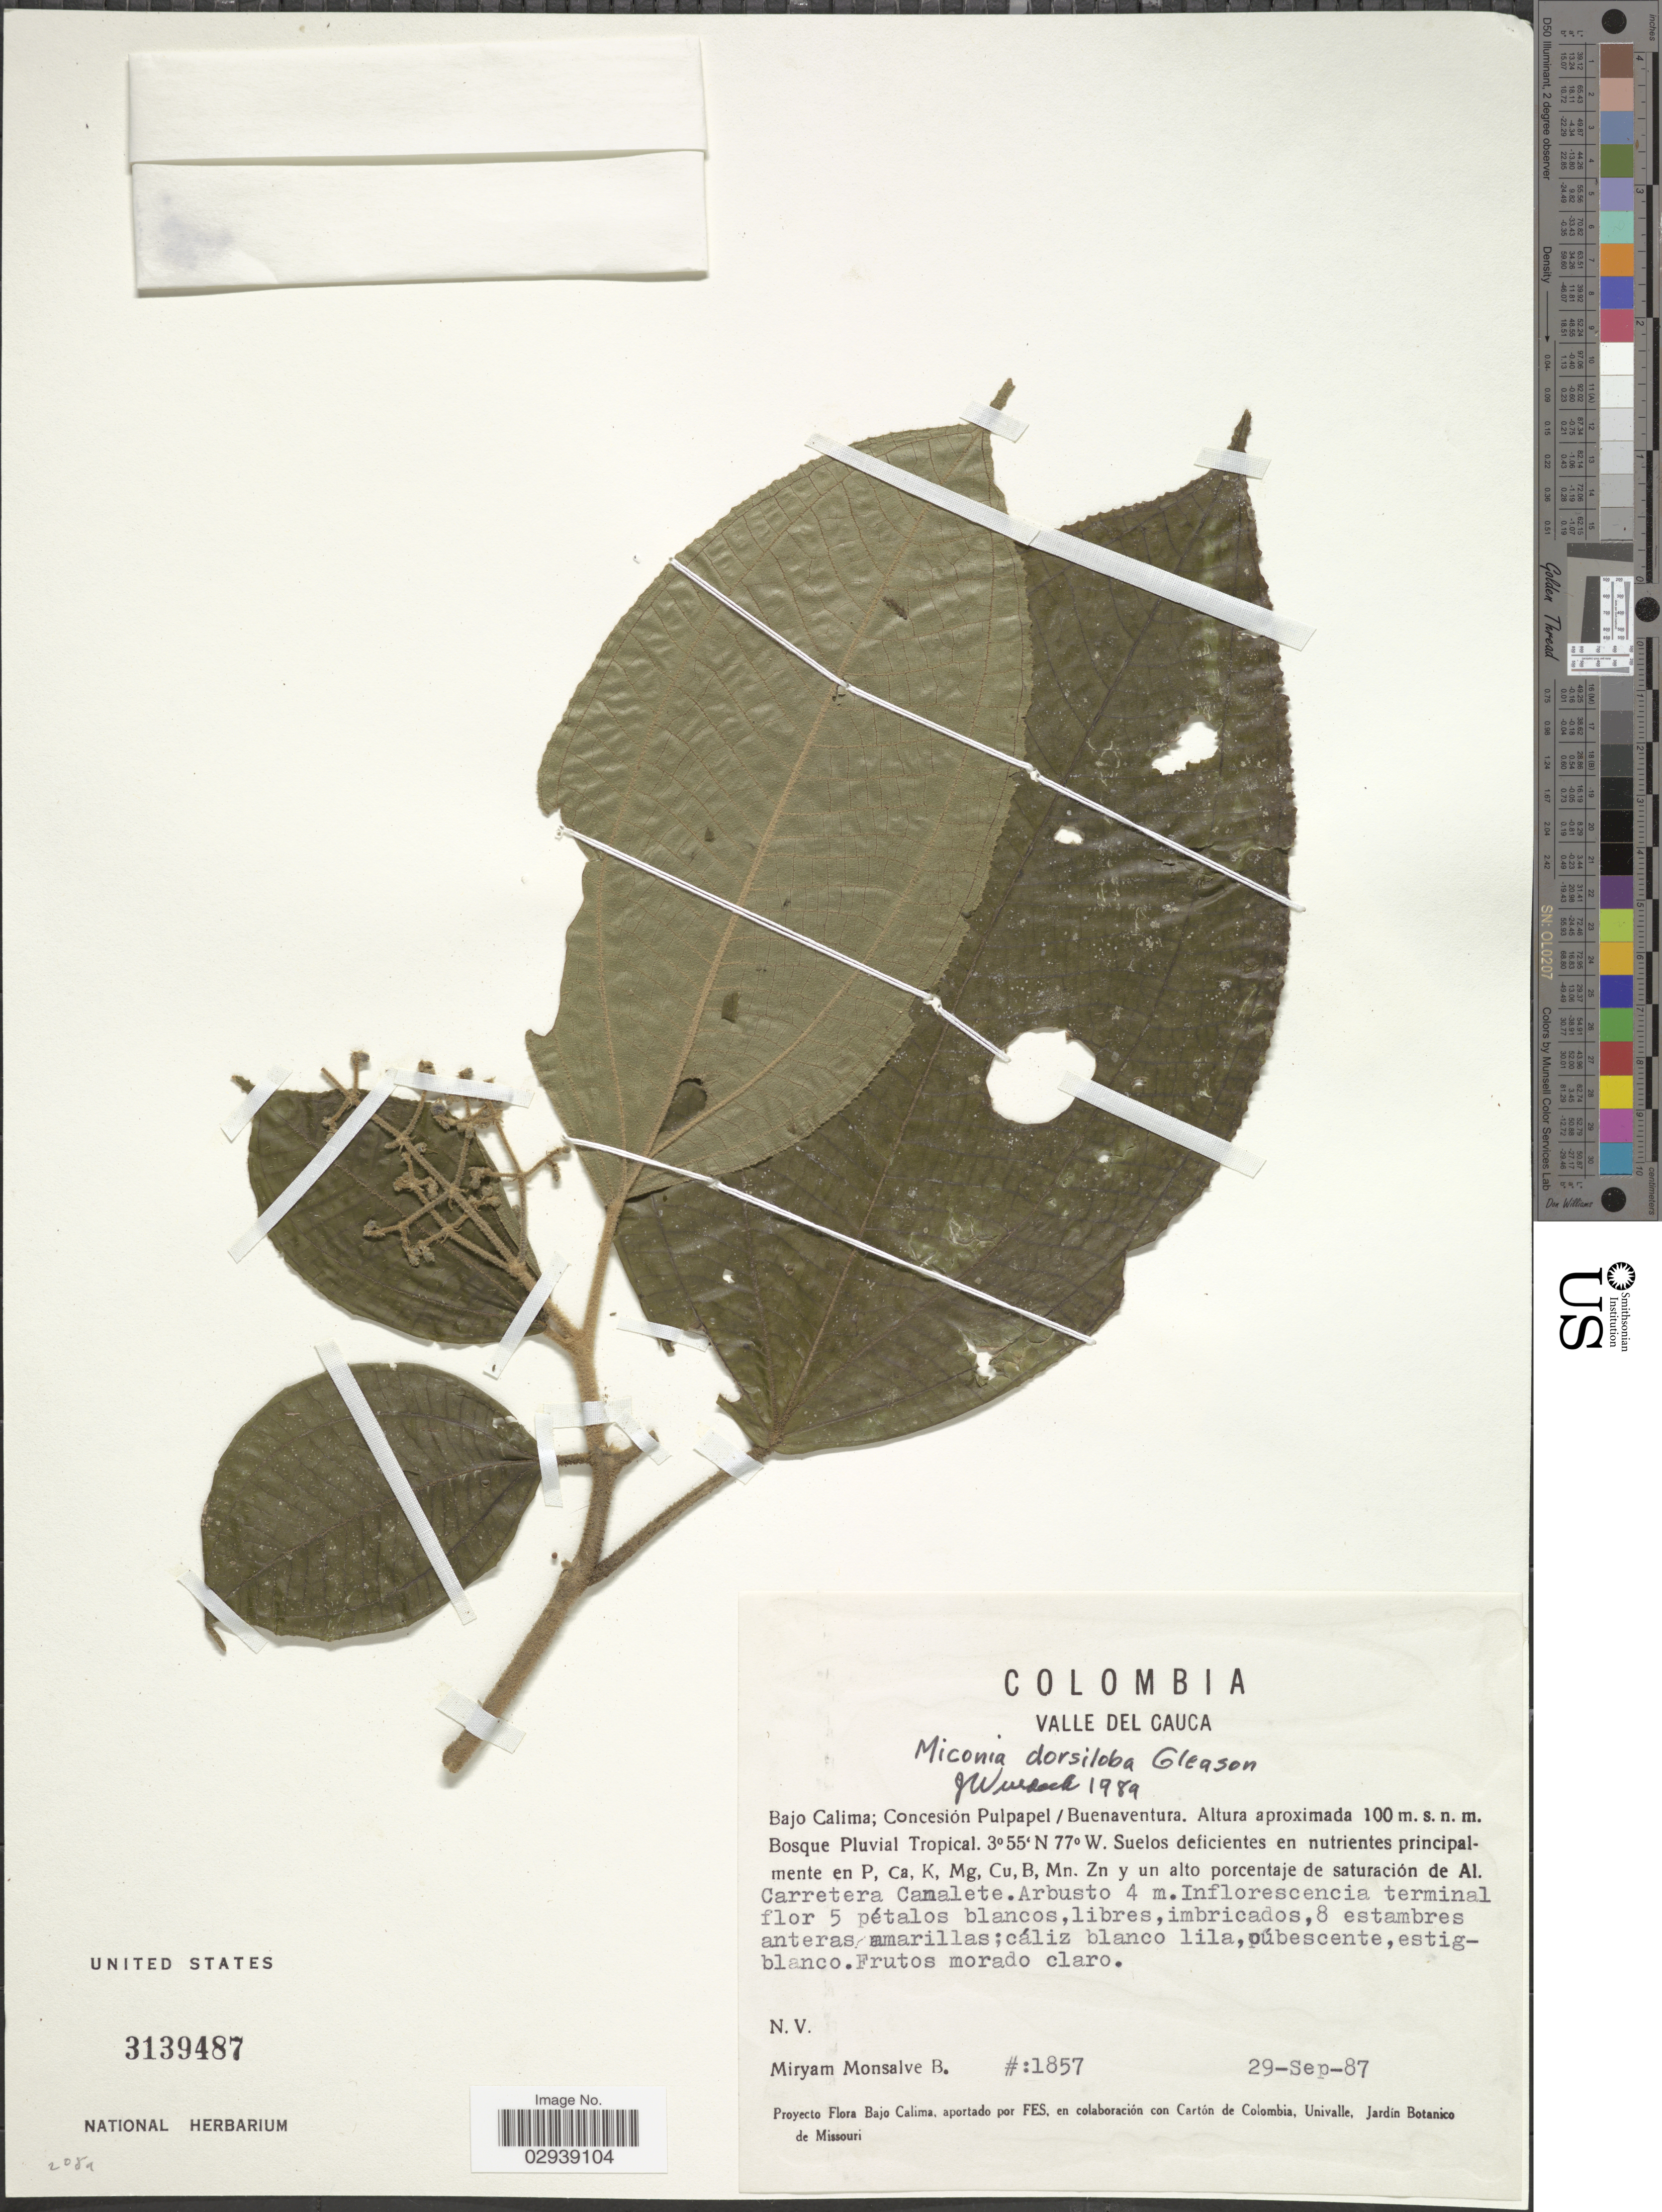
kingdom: Plantae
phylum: Tracheophyta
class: Magnoliopsida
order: Myrtales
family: Melastomataceae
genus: Miconia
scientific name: Miconia dorsiloba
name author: Gleason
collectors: M. Monsalve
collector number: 1857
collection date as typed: Transcribed d/m/y: 29/9/87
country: Colombia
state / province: Valle del Cauca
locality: Bajo Calima; Concesion Pulpapel/ Buenaventura.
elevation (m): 100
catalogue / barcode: US 3139487